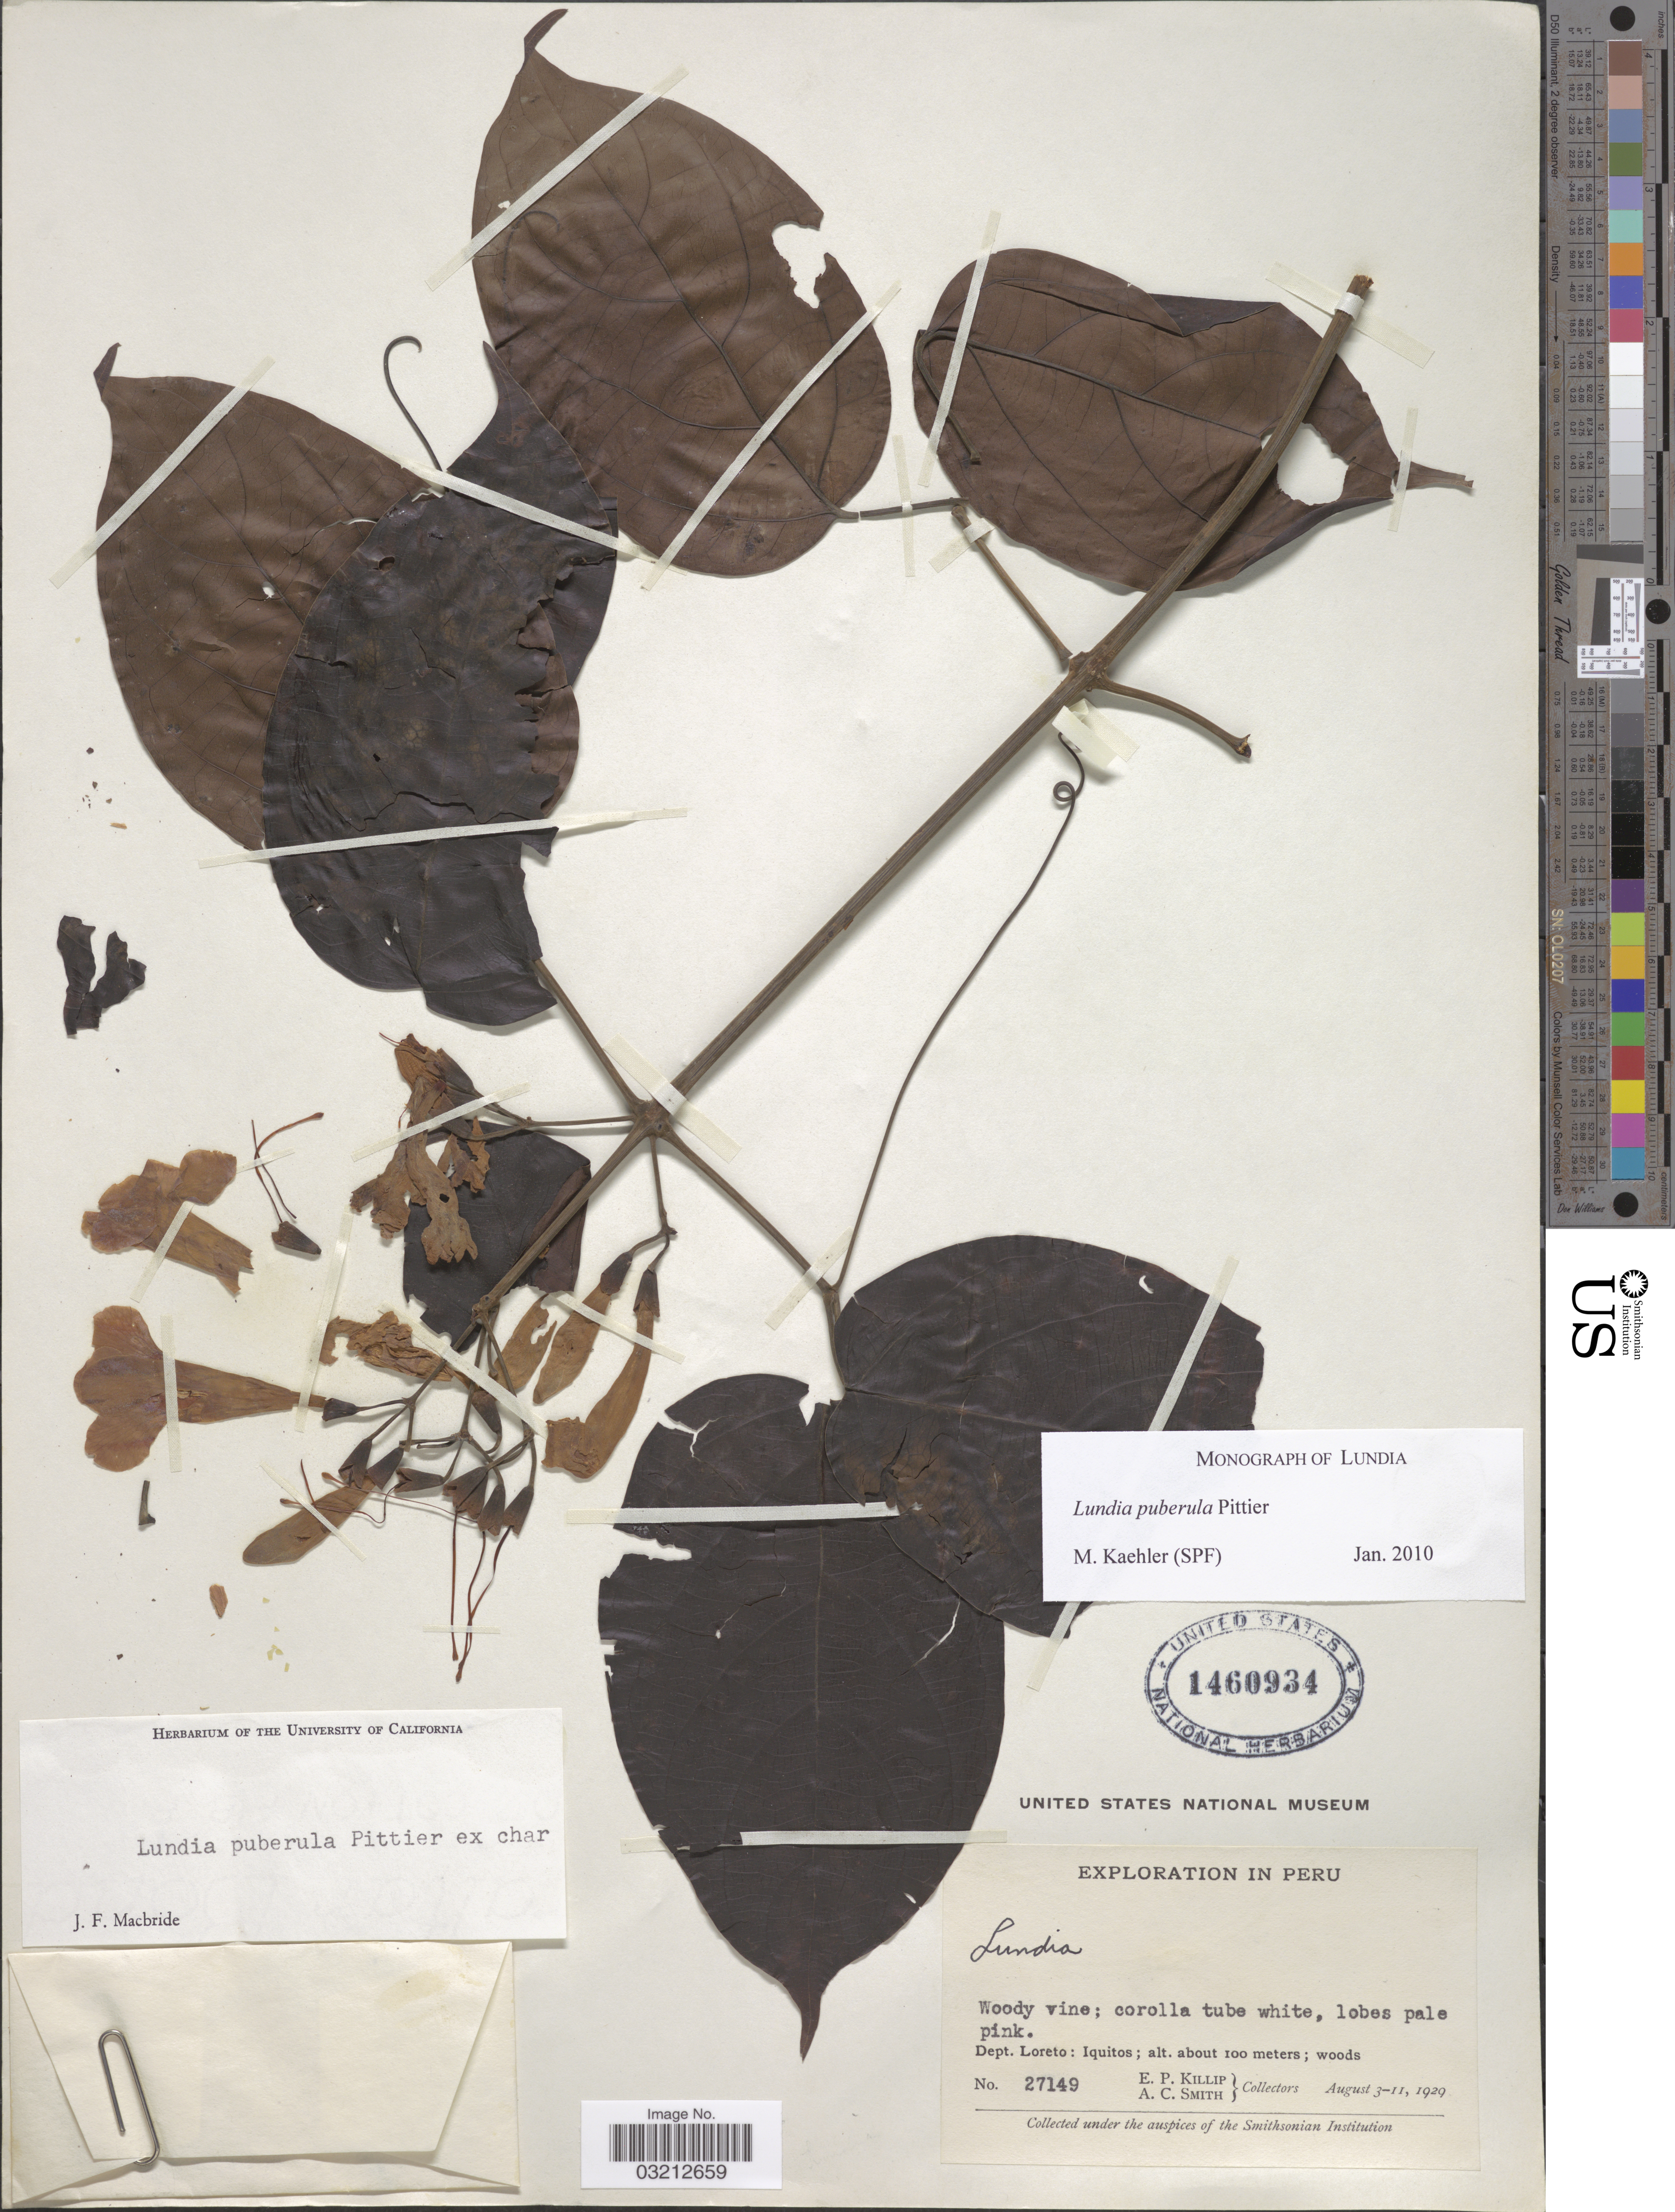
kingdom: Plantae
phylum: Tracheophyta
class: Magnoliopsida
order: Lamiales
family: Bignoniaceae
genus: Lundia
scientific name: Lundia puberula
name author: Pittier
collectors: E. P. Killip & A. C. Smith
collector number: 27149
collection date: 1929-08-03/1929-08-11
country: Peru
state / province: Loreto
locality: Dept. Loreto: Iquitos.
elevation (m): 100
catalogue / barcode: US 1460934